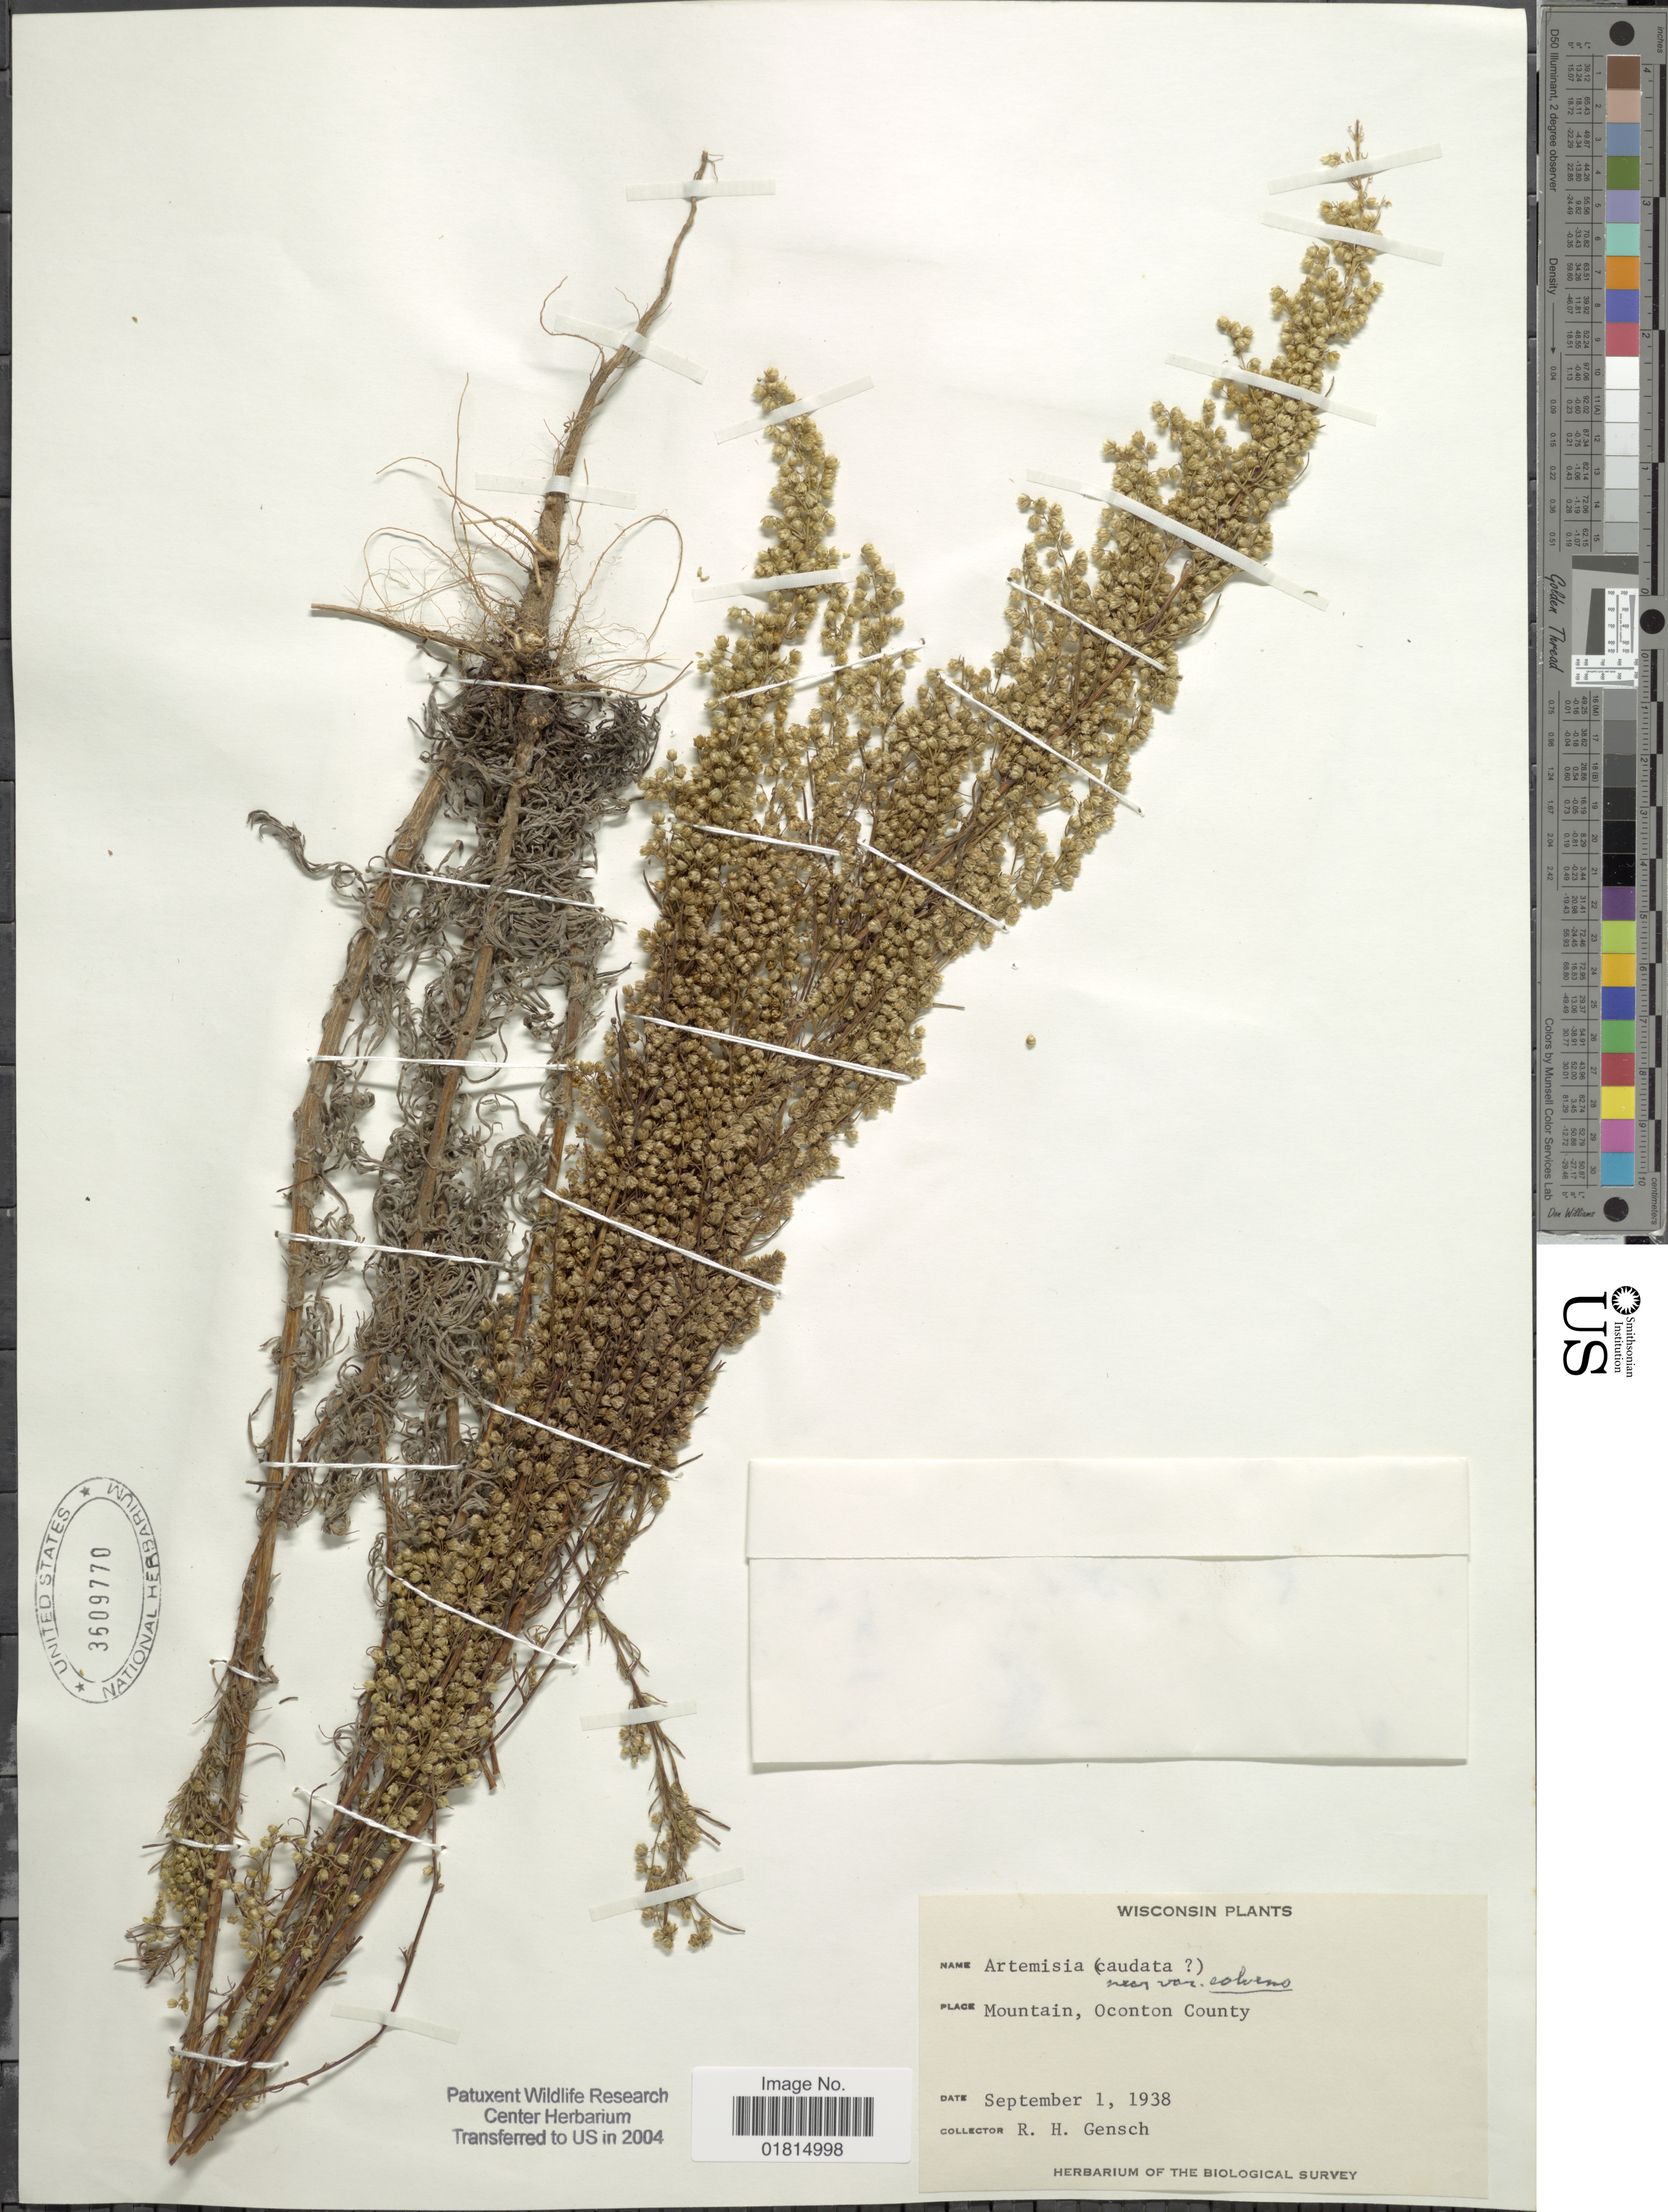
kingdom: Plantae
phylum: Tracheophyta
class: Magnoliopsida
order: Asterales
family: Asteraceae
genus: Artemisia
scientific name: Artemisia caudata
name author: Michx.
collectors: R. Gensch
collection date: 1938-09-01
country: United States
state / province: Wisconsin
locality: Mountain, Oconton County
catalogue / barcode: US 3609770